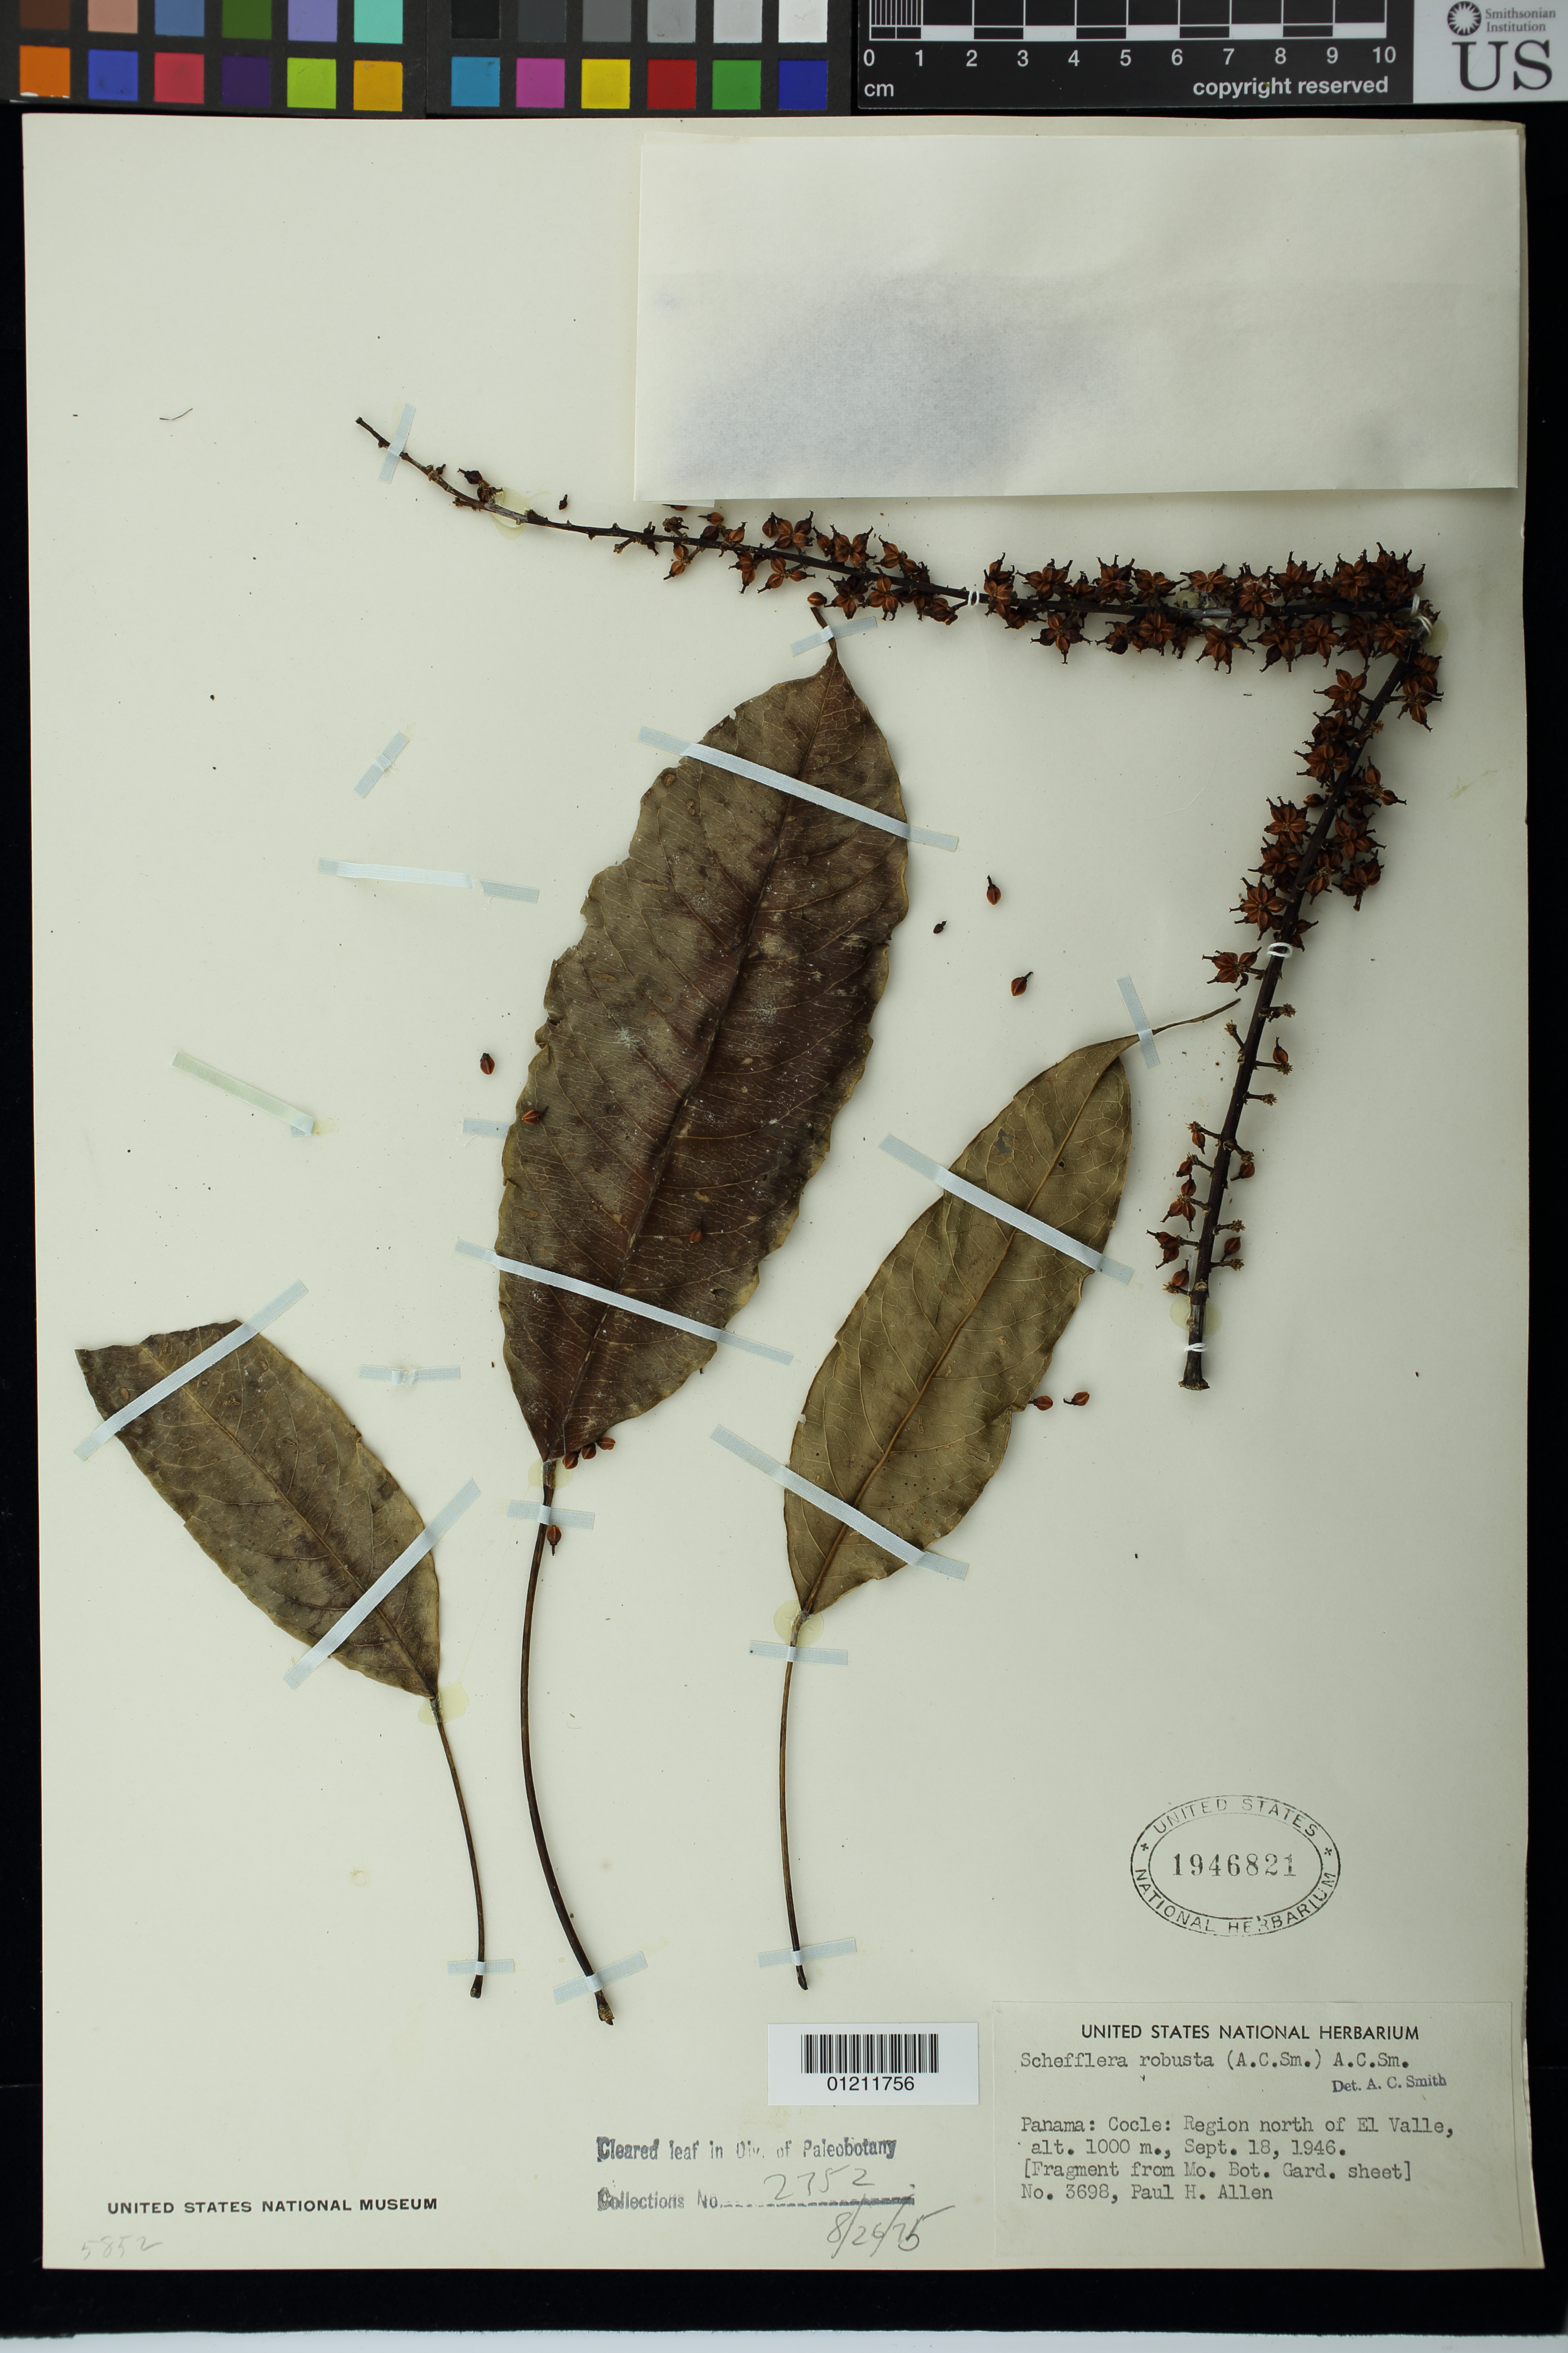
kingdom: Plantae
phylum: Tracheophyta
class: Magnoliopsida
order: Apiales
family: Araliaceae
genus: Schefflera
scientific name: Schefflera robusta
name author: (A.C. Sm.) A.C. Sm.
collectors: P. H. Allen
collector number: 3698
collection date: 1946-09-18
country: Panama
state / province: Coclé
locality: Cocle: Region north of El Valle.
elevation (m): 1000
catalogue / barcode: US 1946821